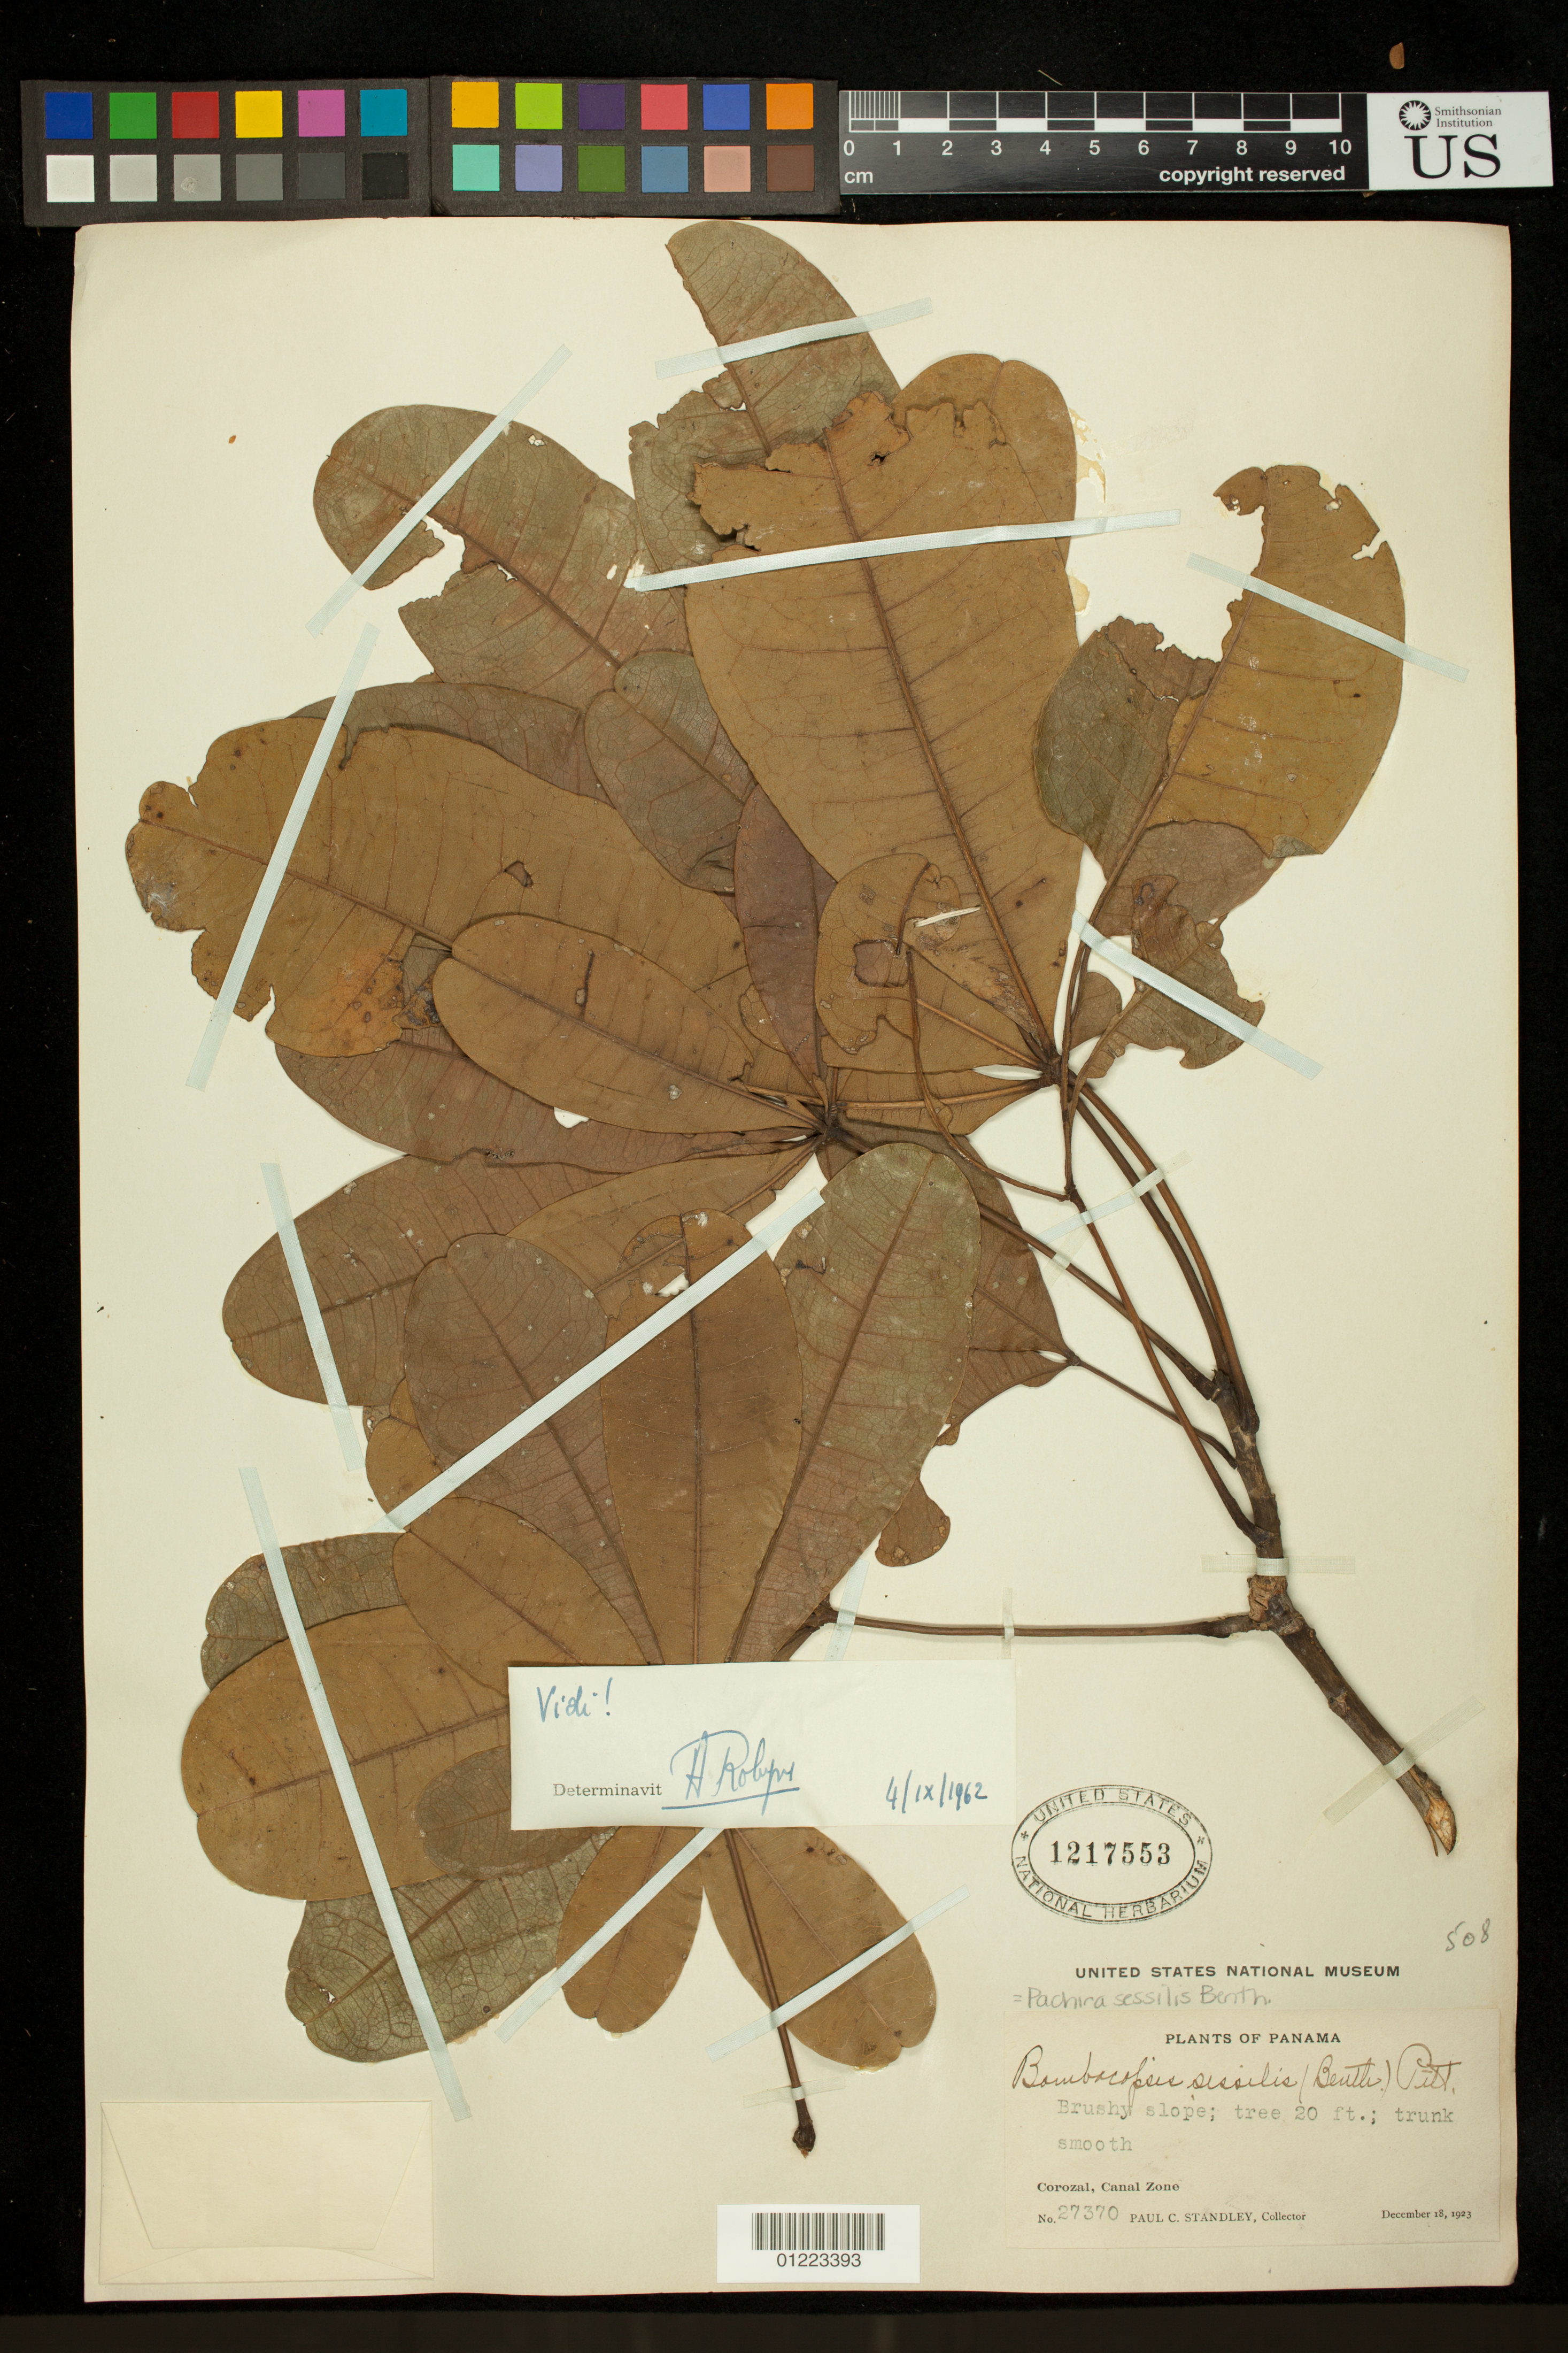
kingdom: Plantae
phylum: Tracheophyta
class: Magnoliopsida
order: Malvales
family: Malvaceae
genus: Pachira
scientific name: Pachira sessilis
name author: Benth.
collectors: P. C. Standley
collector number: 27370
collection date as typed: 12/18/1923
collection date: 1923-12-18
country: Panama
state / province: Panamá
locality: Corozal, Canal Zone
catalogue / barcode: US 1217553